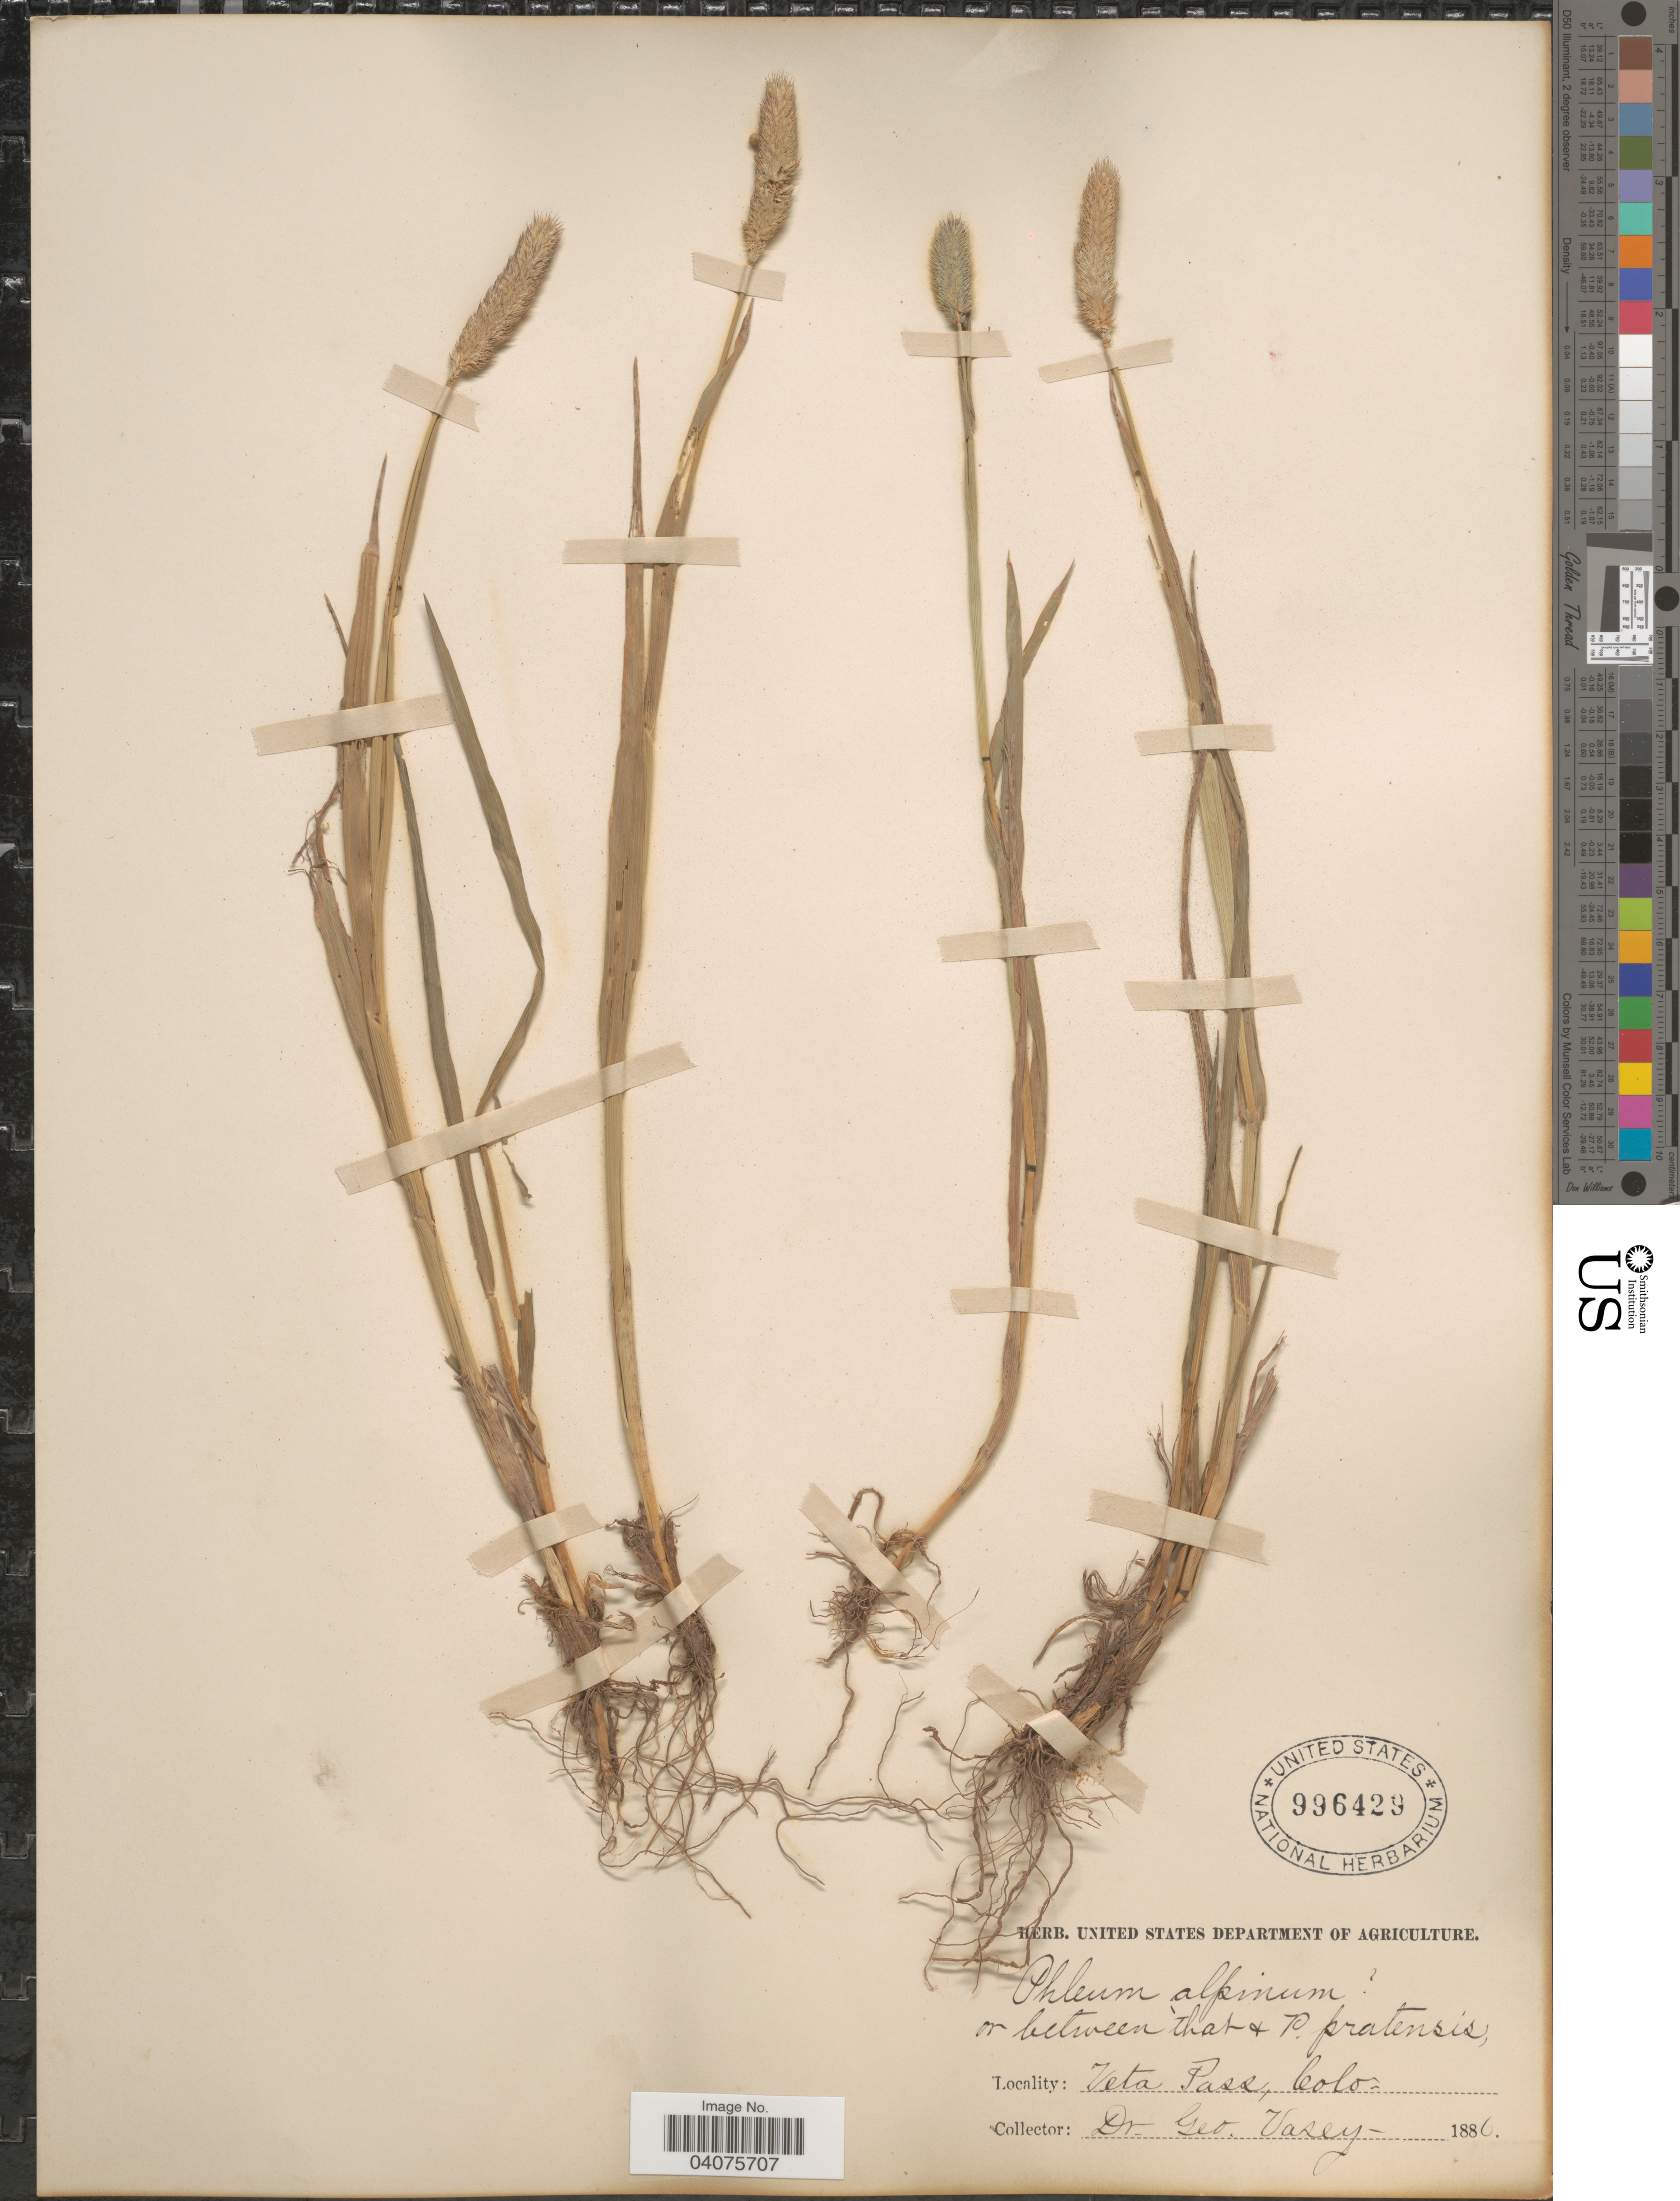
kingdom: Plantae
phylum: Tracheophyta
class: Liliopsida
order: Poales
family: Poaceae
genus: Phleum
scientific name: Phleum alpinum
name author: L.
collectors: G. Vasey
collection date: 1886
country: United States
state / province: Colorado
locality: Veta Pass.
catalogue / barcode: US 996429